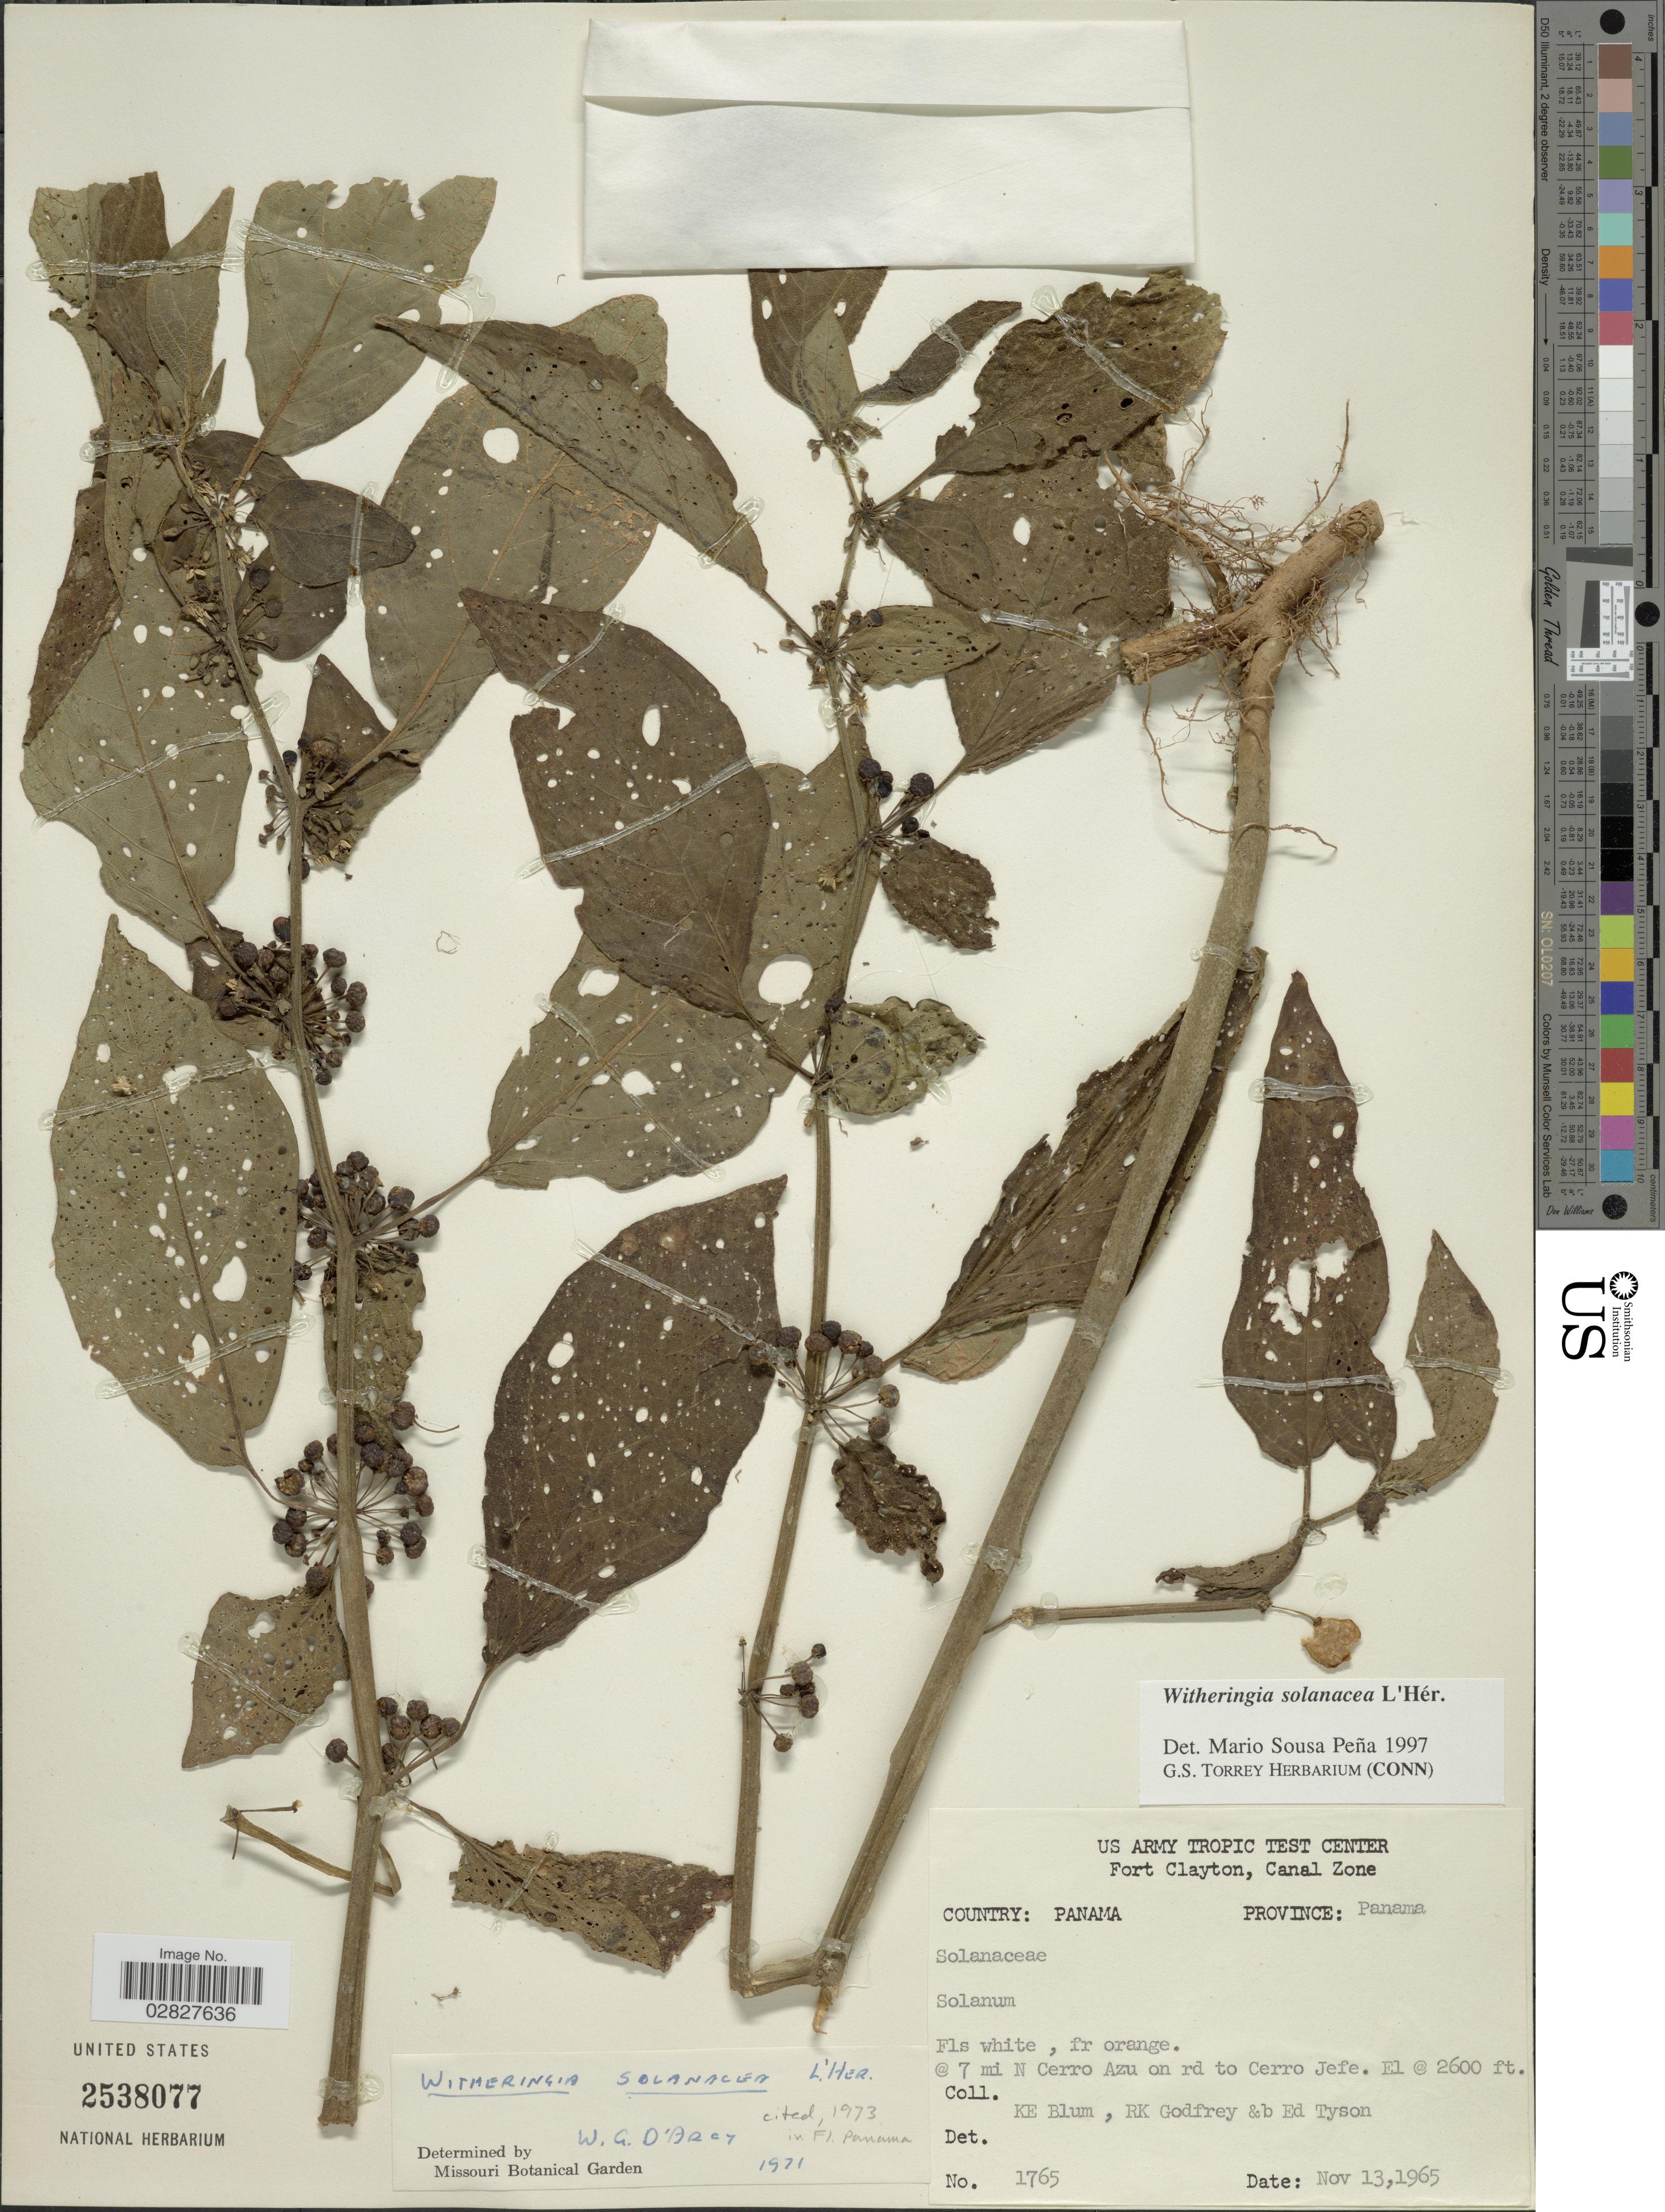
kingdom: Plantae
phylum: Tracheophyta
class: Magnoliopsida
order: Solanales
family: Solanaceae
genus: Witheringia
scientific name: Witheringia solanacea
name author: L'Hér.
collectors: K. E. Blum, R. K. Godfrey & E. Tyson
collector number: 1765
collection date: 1965-11-13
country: Panama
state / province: Panamá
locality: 7 mi N Cerro Azu on rd to Cerro Jefe.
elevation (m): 792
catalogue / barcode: US 2538077